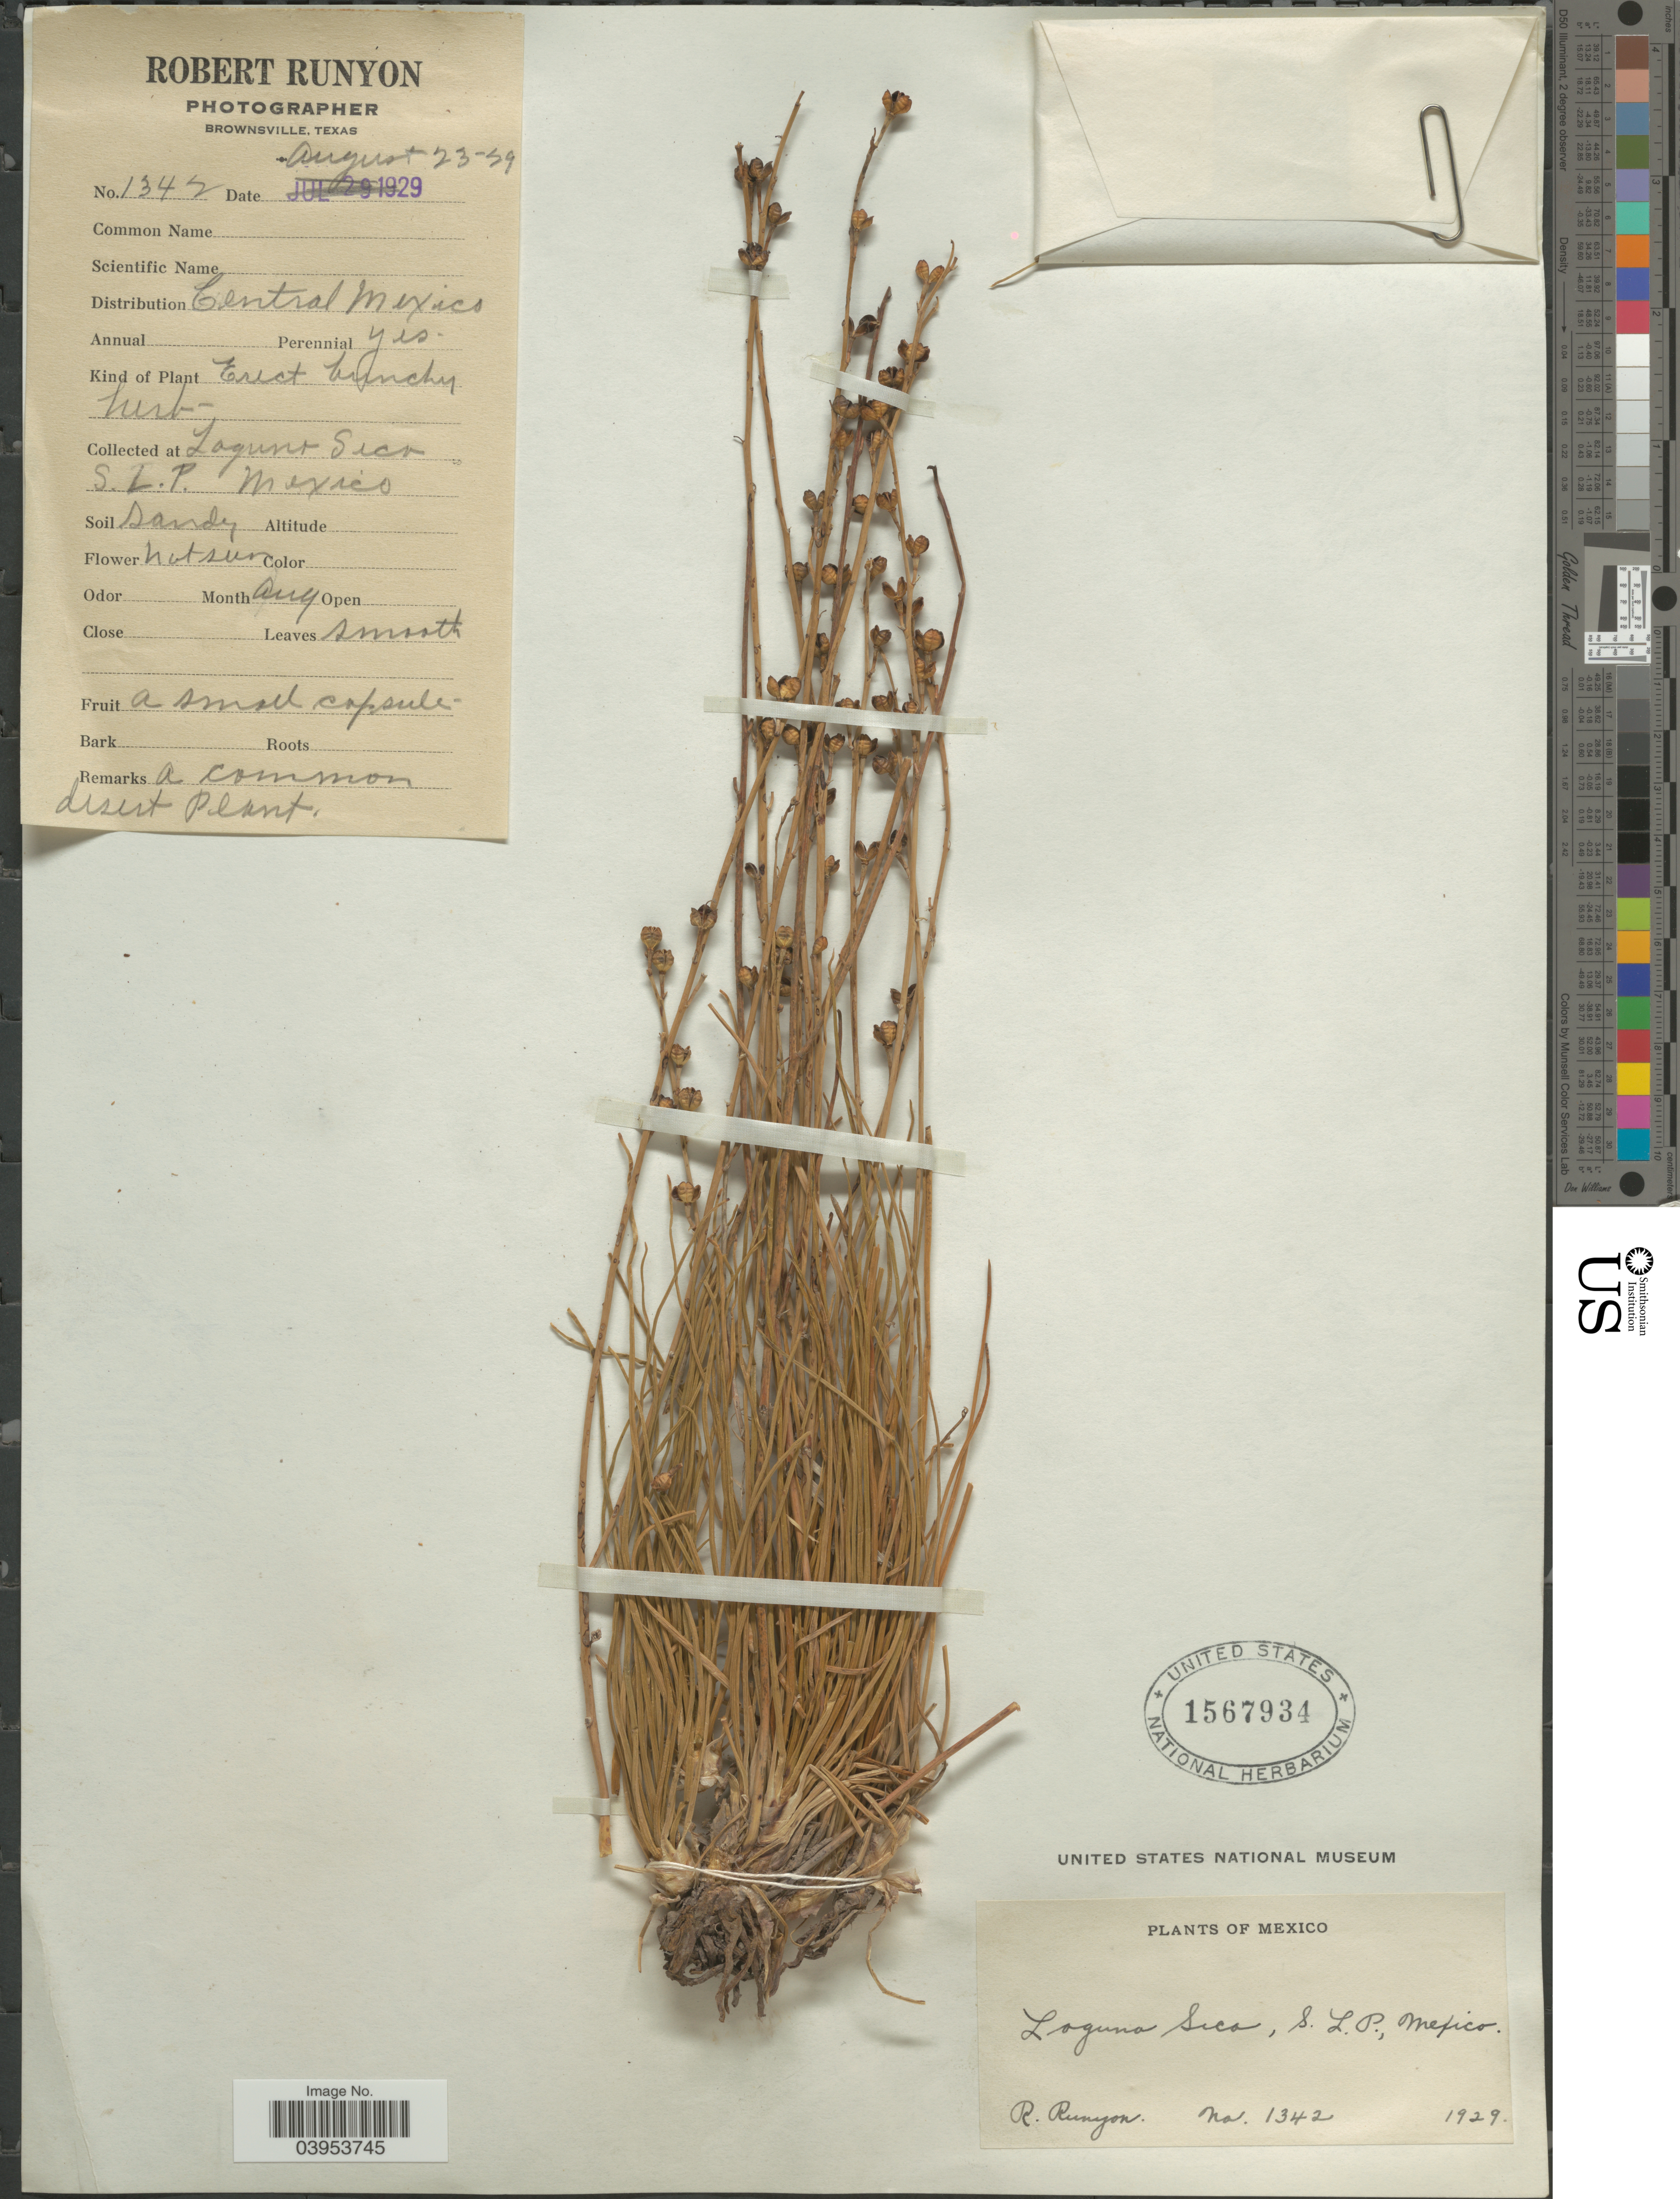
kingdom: Plantae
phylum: Tracheophyta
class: Liliopsida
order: Asparagales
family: Asphodelaceae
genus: Asphodelus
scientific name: Asphodelus sp.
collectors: R. Runyon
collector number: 1342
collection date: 1929-08-23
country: Mexico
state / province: San Luis Potosí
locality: Laguna Seca.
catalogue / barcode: US 1567934